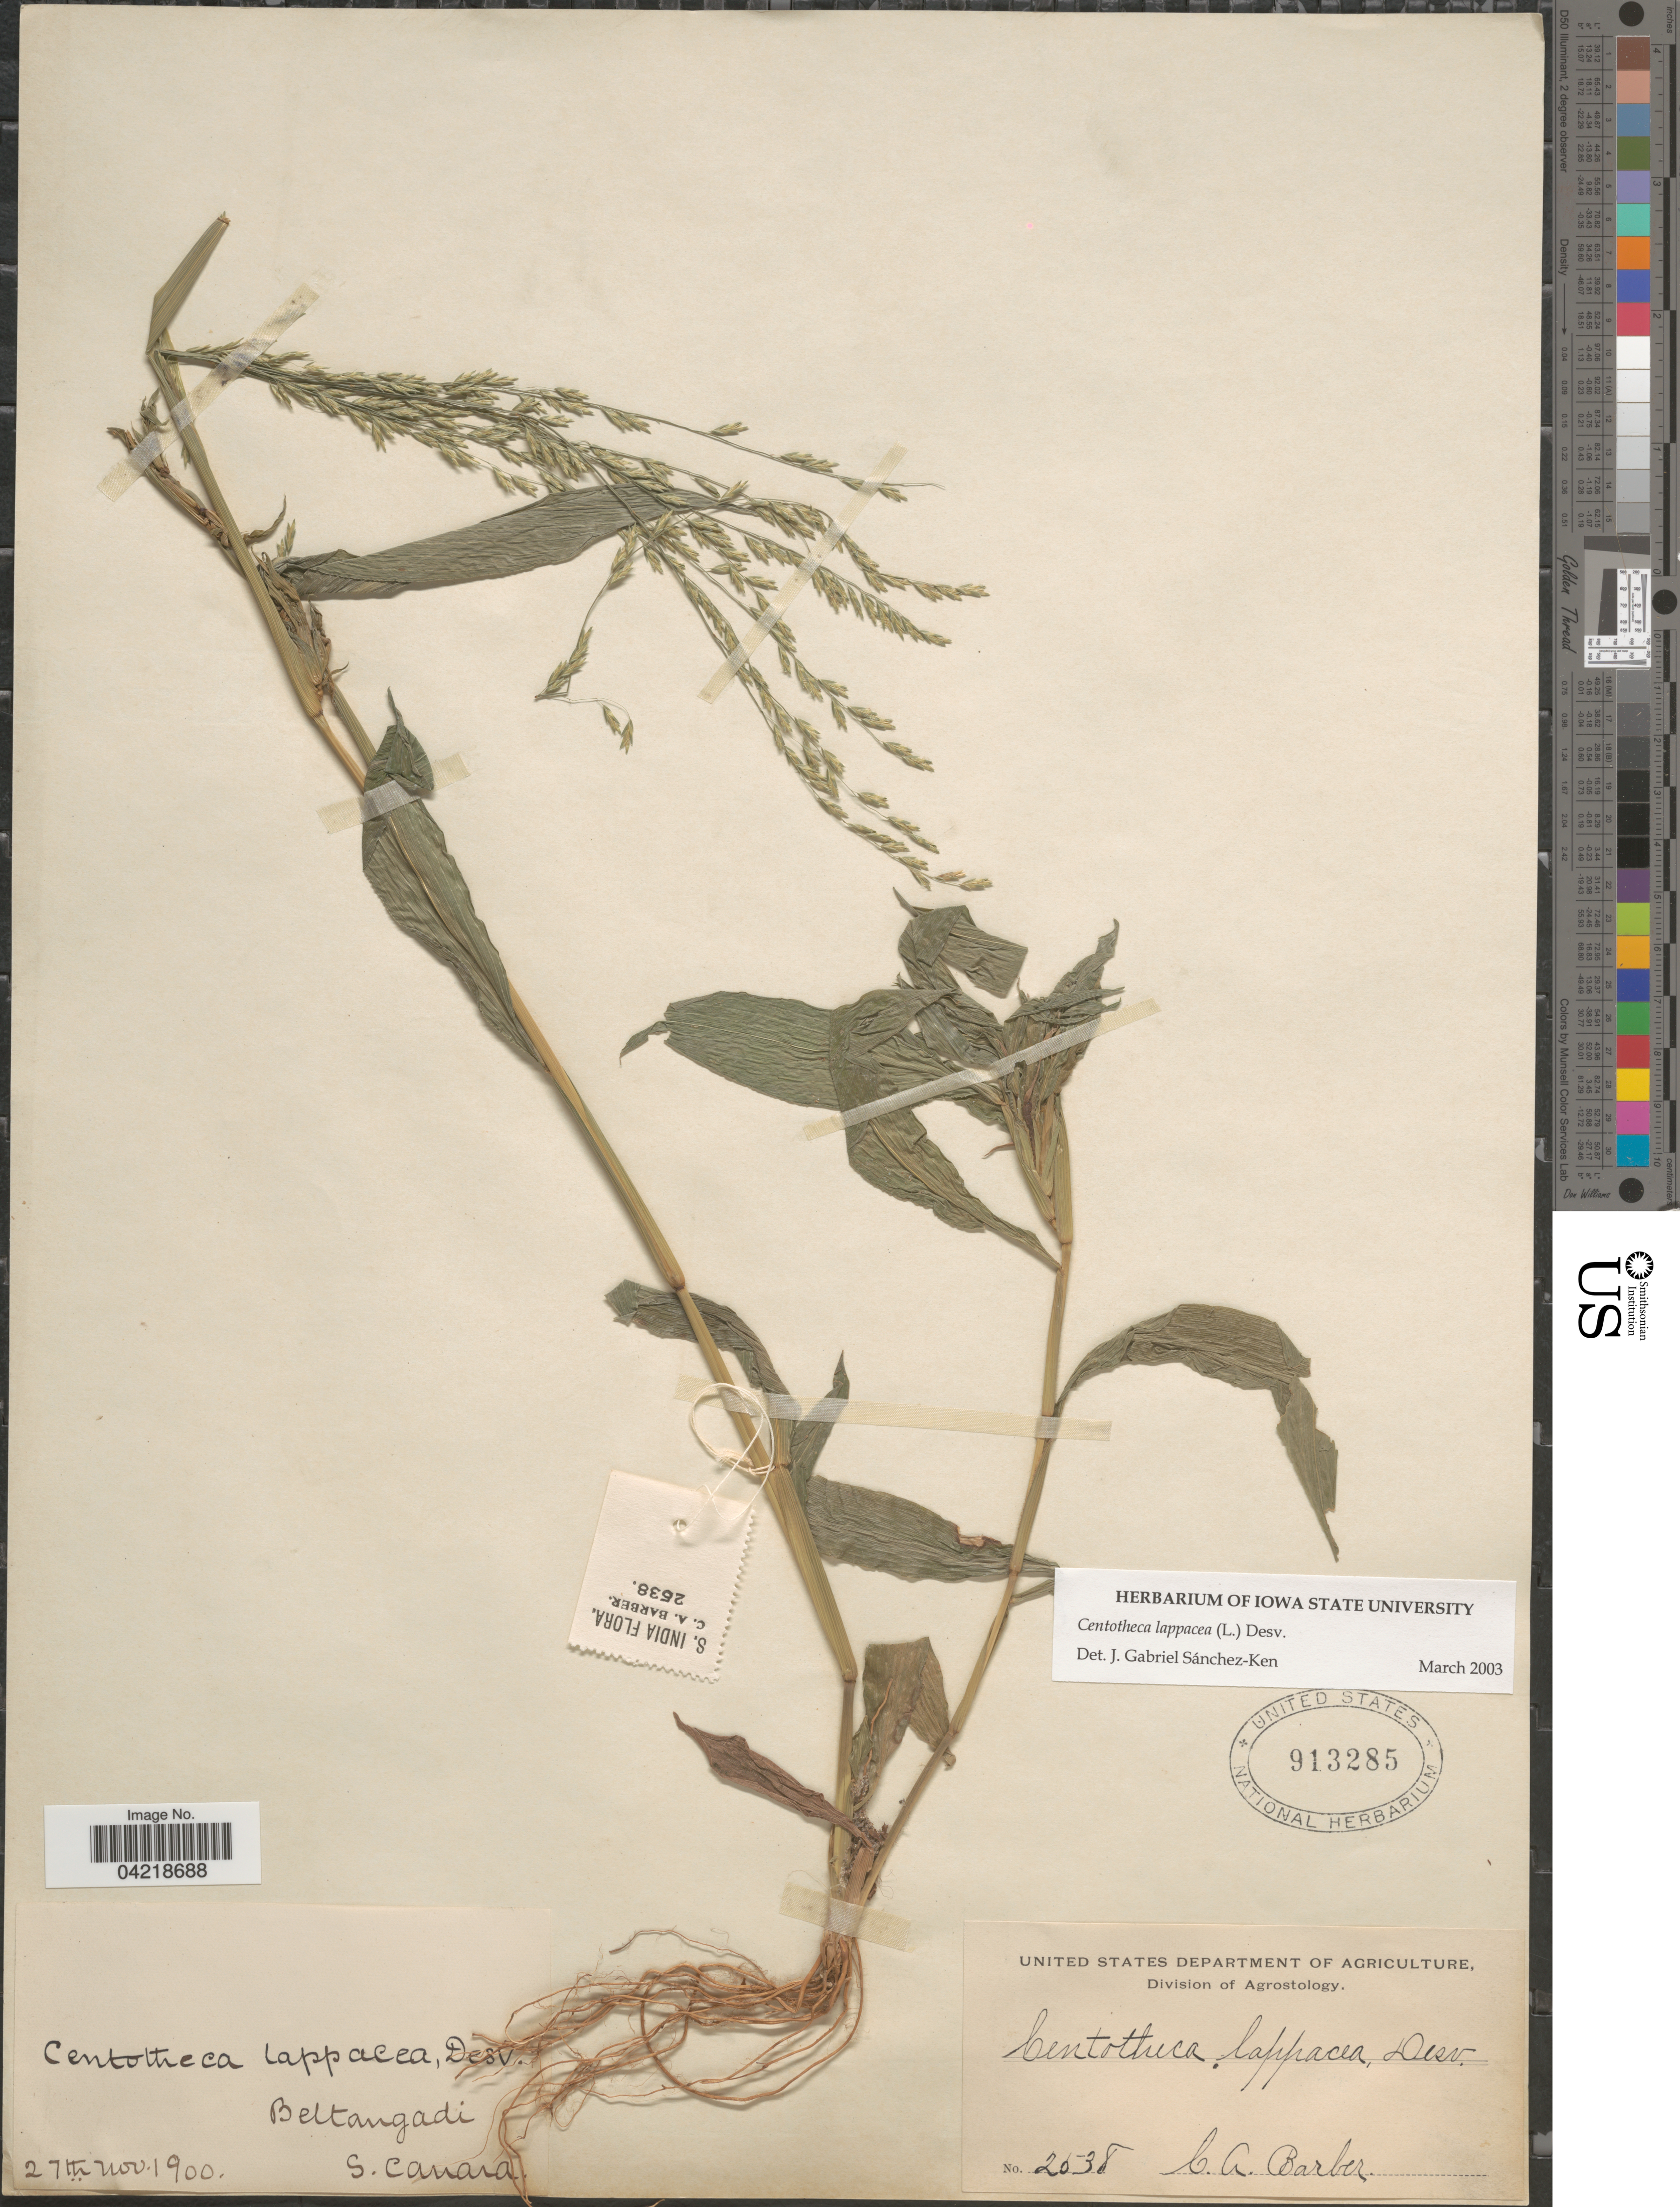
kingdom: Plantae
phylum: Tracheophyta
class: Liliopsida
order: Poales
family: Poaceae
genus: Centotheca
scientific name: Centotheca lappacea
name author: (L.) Desv.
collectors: C. Barber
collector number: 2538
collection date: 1900-11-27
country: India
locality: S. India. Beltangadi. S. Canara.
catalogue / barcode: US 913285